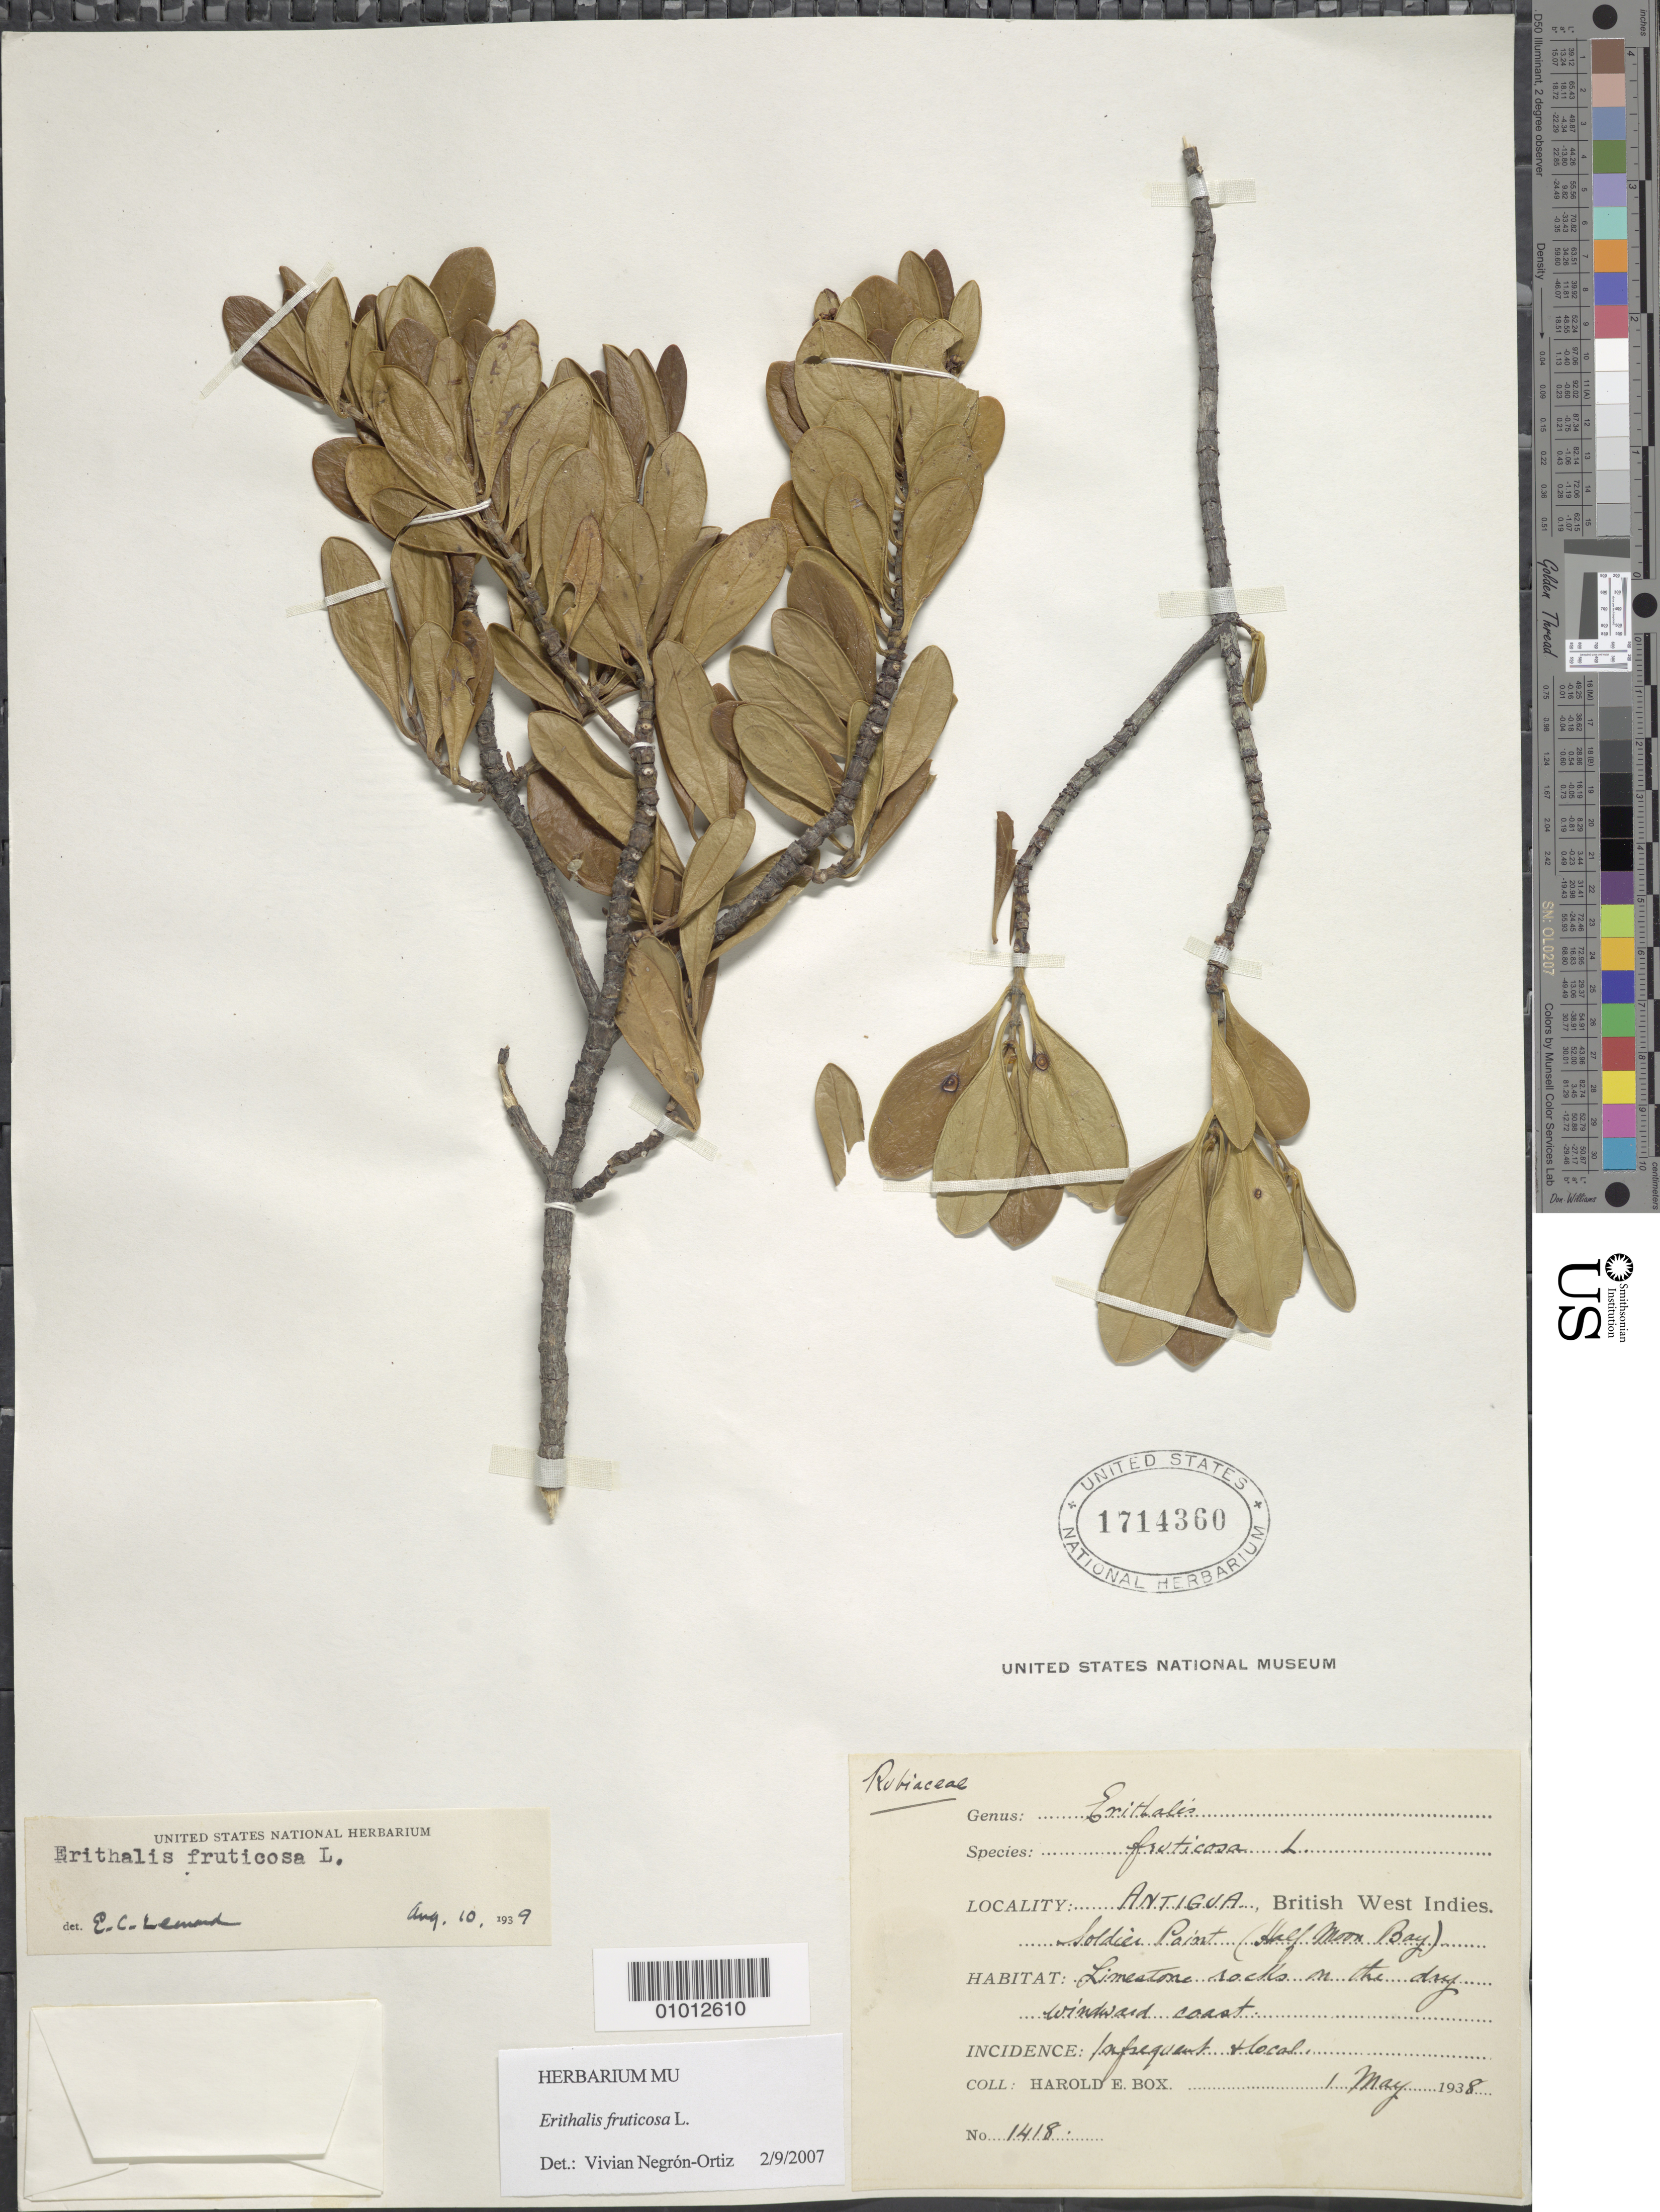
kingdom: Plantae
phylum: Tracheophyta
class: Magnoliopsida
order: Gentianales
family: Rubiaceae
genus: Erithalis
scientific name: Erithalis fruticosa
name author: L.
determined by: Negrón-Ortiz, V.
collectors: H. E. Box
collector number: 1418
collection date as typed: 01 May 1938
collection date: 1938-05-01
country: Antigua and Barbuda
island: Antigua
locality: Soldier Point (Half Moon Bay)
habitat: Limestone rocks on the dry windward coast; infrequent and local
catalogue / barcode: US 1714360